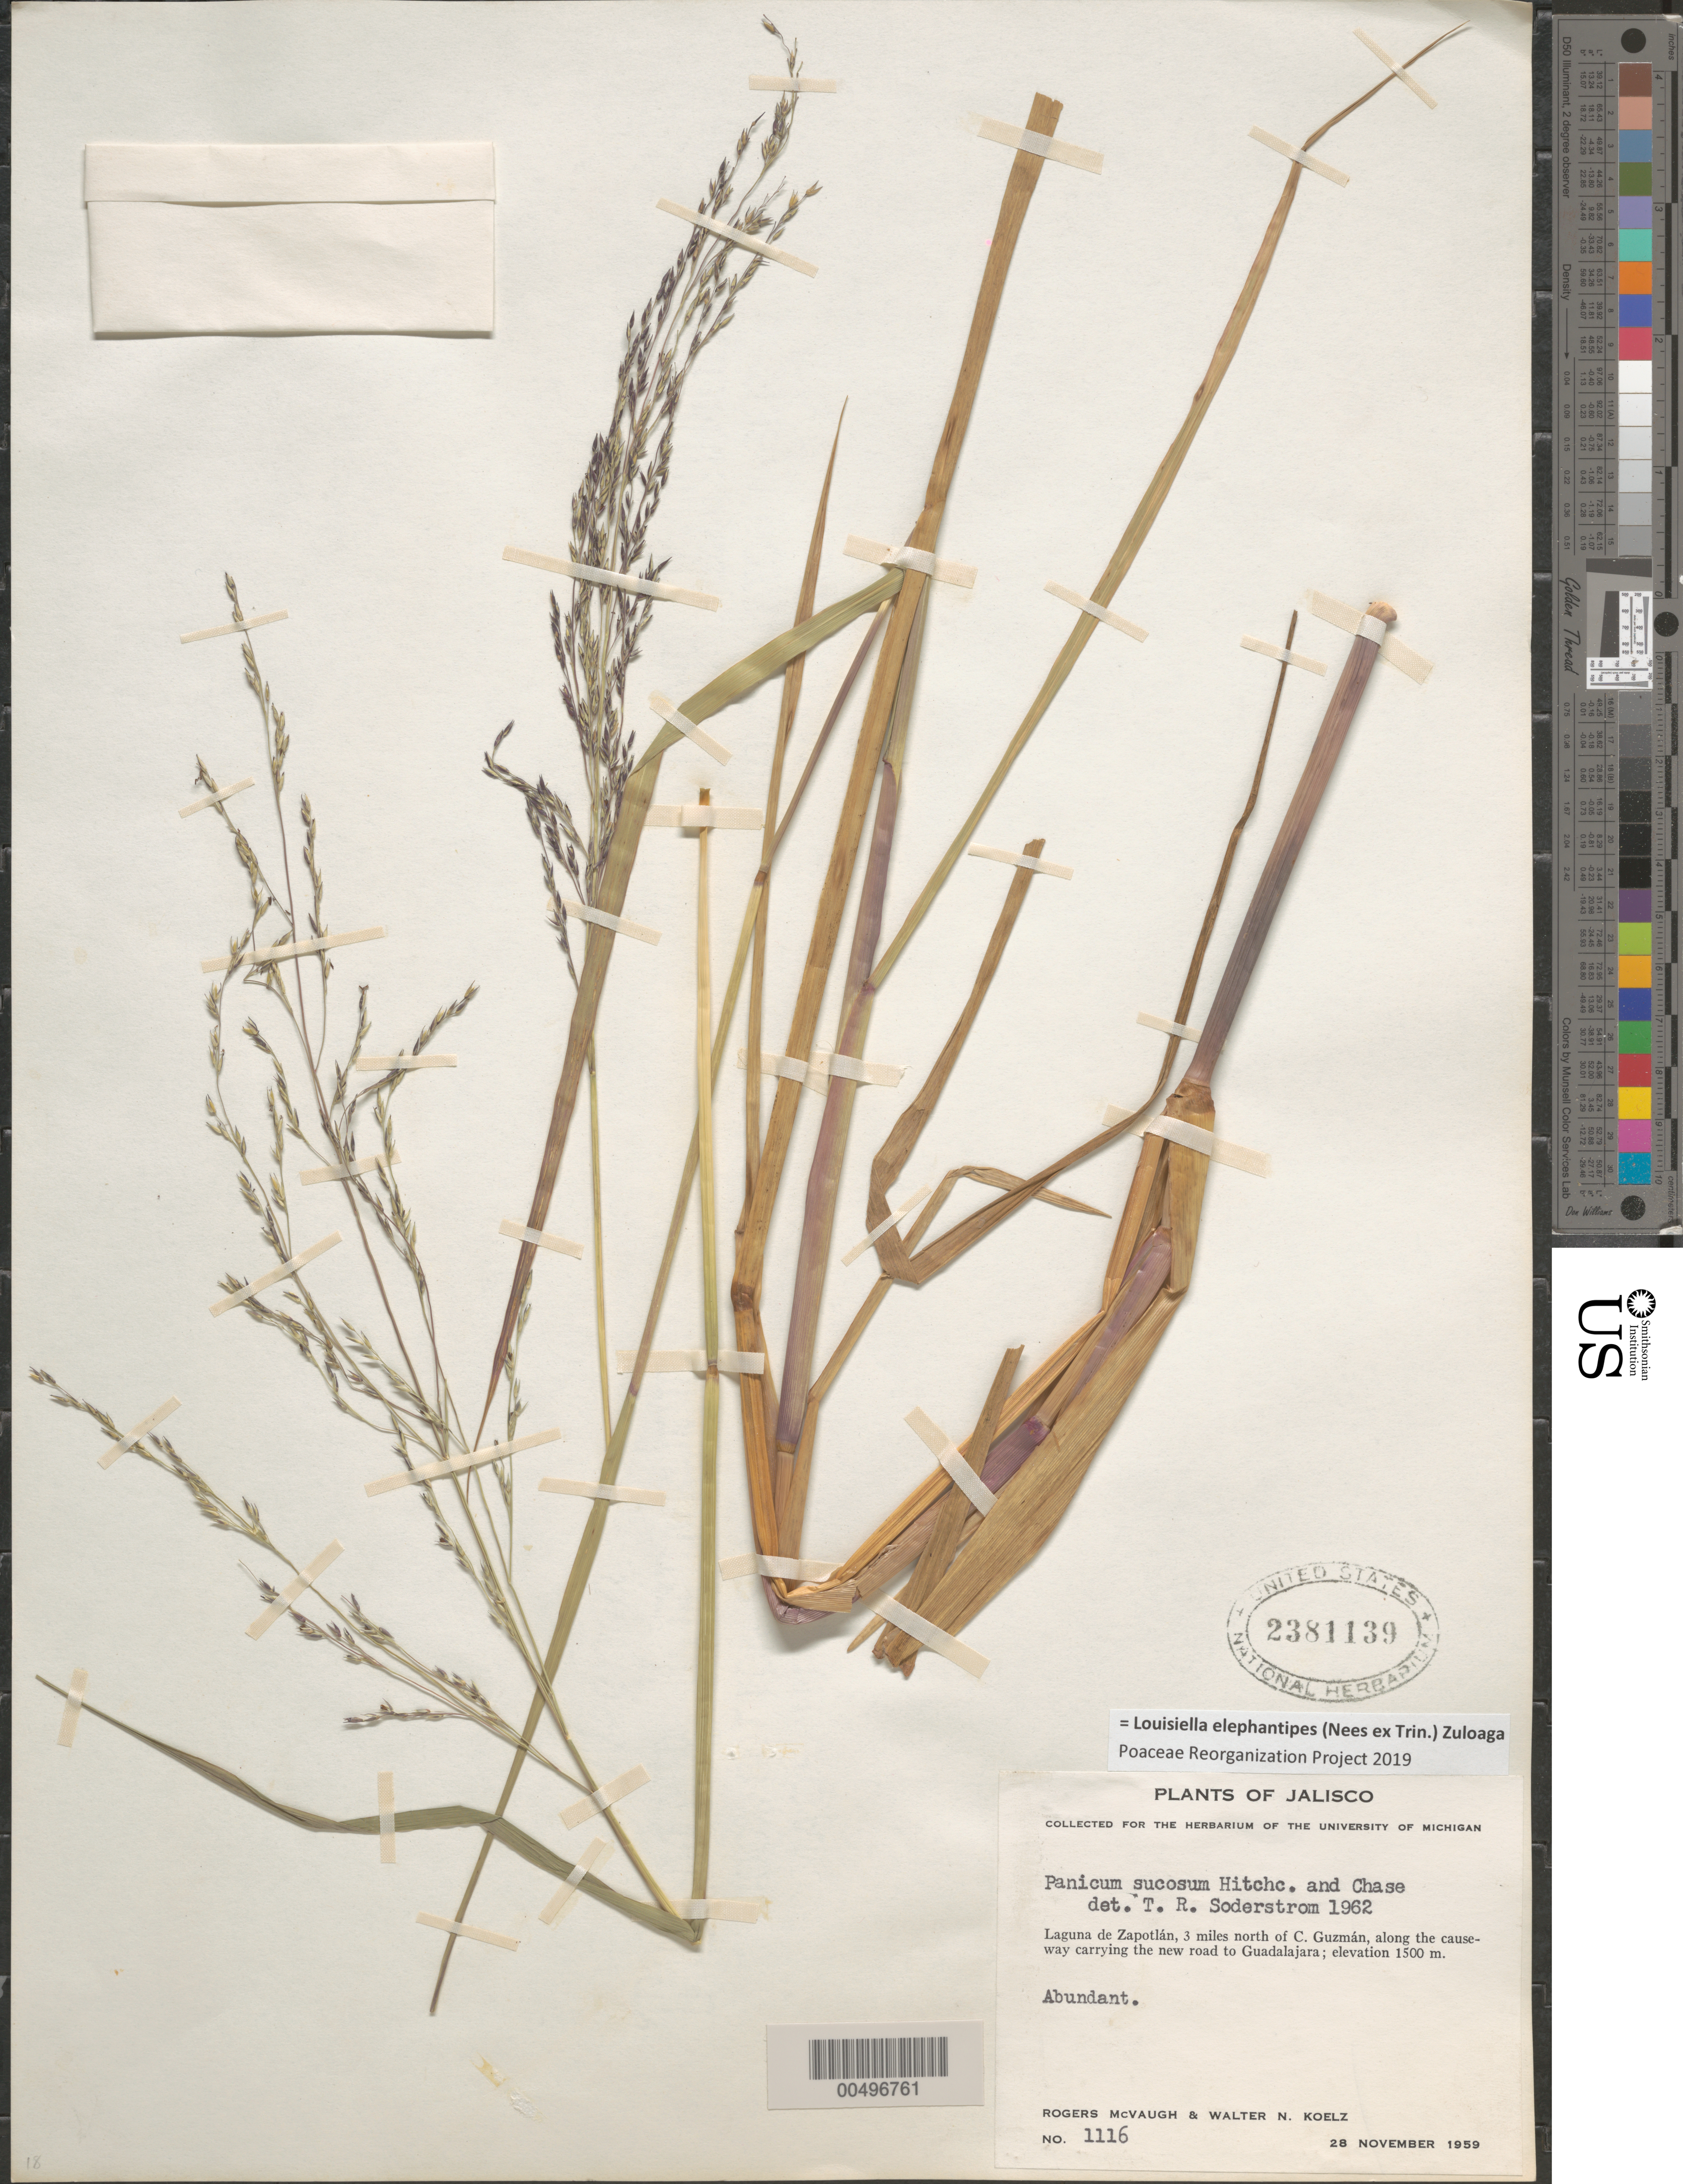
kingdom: Plantae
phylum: Tracheophyta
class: Liliopsida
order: Poales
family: Poaceae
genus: Panicum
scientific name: Panicum sucosum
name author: Hitchc. & Chase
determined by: Soderstrom, T. R.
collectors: R. McVaugh & W. N. Koelz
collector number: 1116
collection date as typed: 28 Nov 1959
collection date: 1959-11-28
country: Mexico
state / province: Jalisco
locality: Laguna de Zapotlán, 3 mi N of Cd. Guzmán, along the causeway carrying the new rd to Guadalajara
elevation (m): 1500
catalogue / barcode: US 2381139